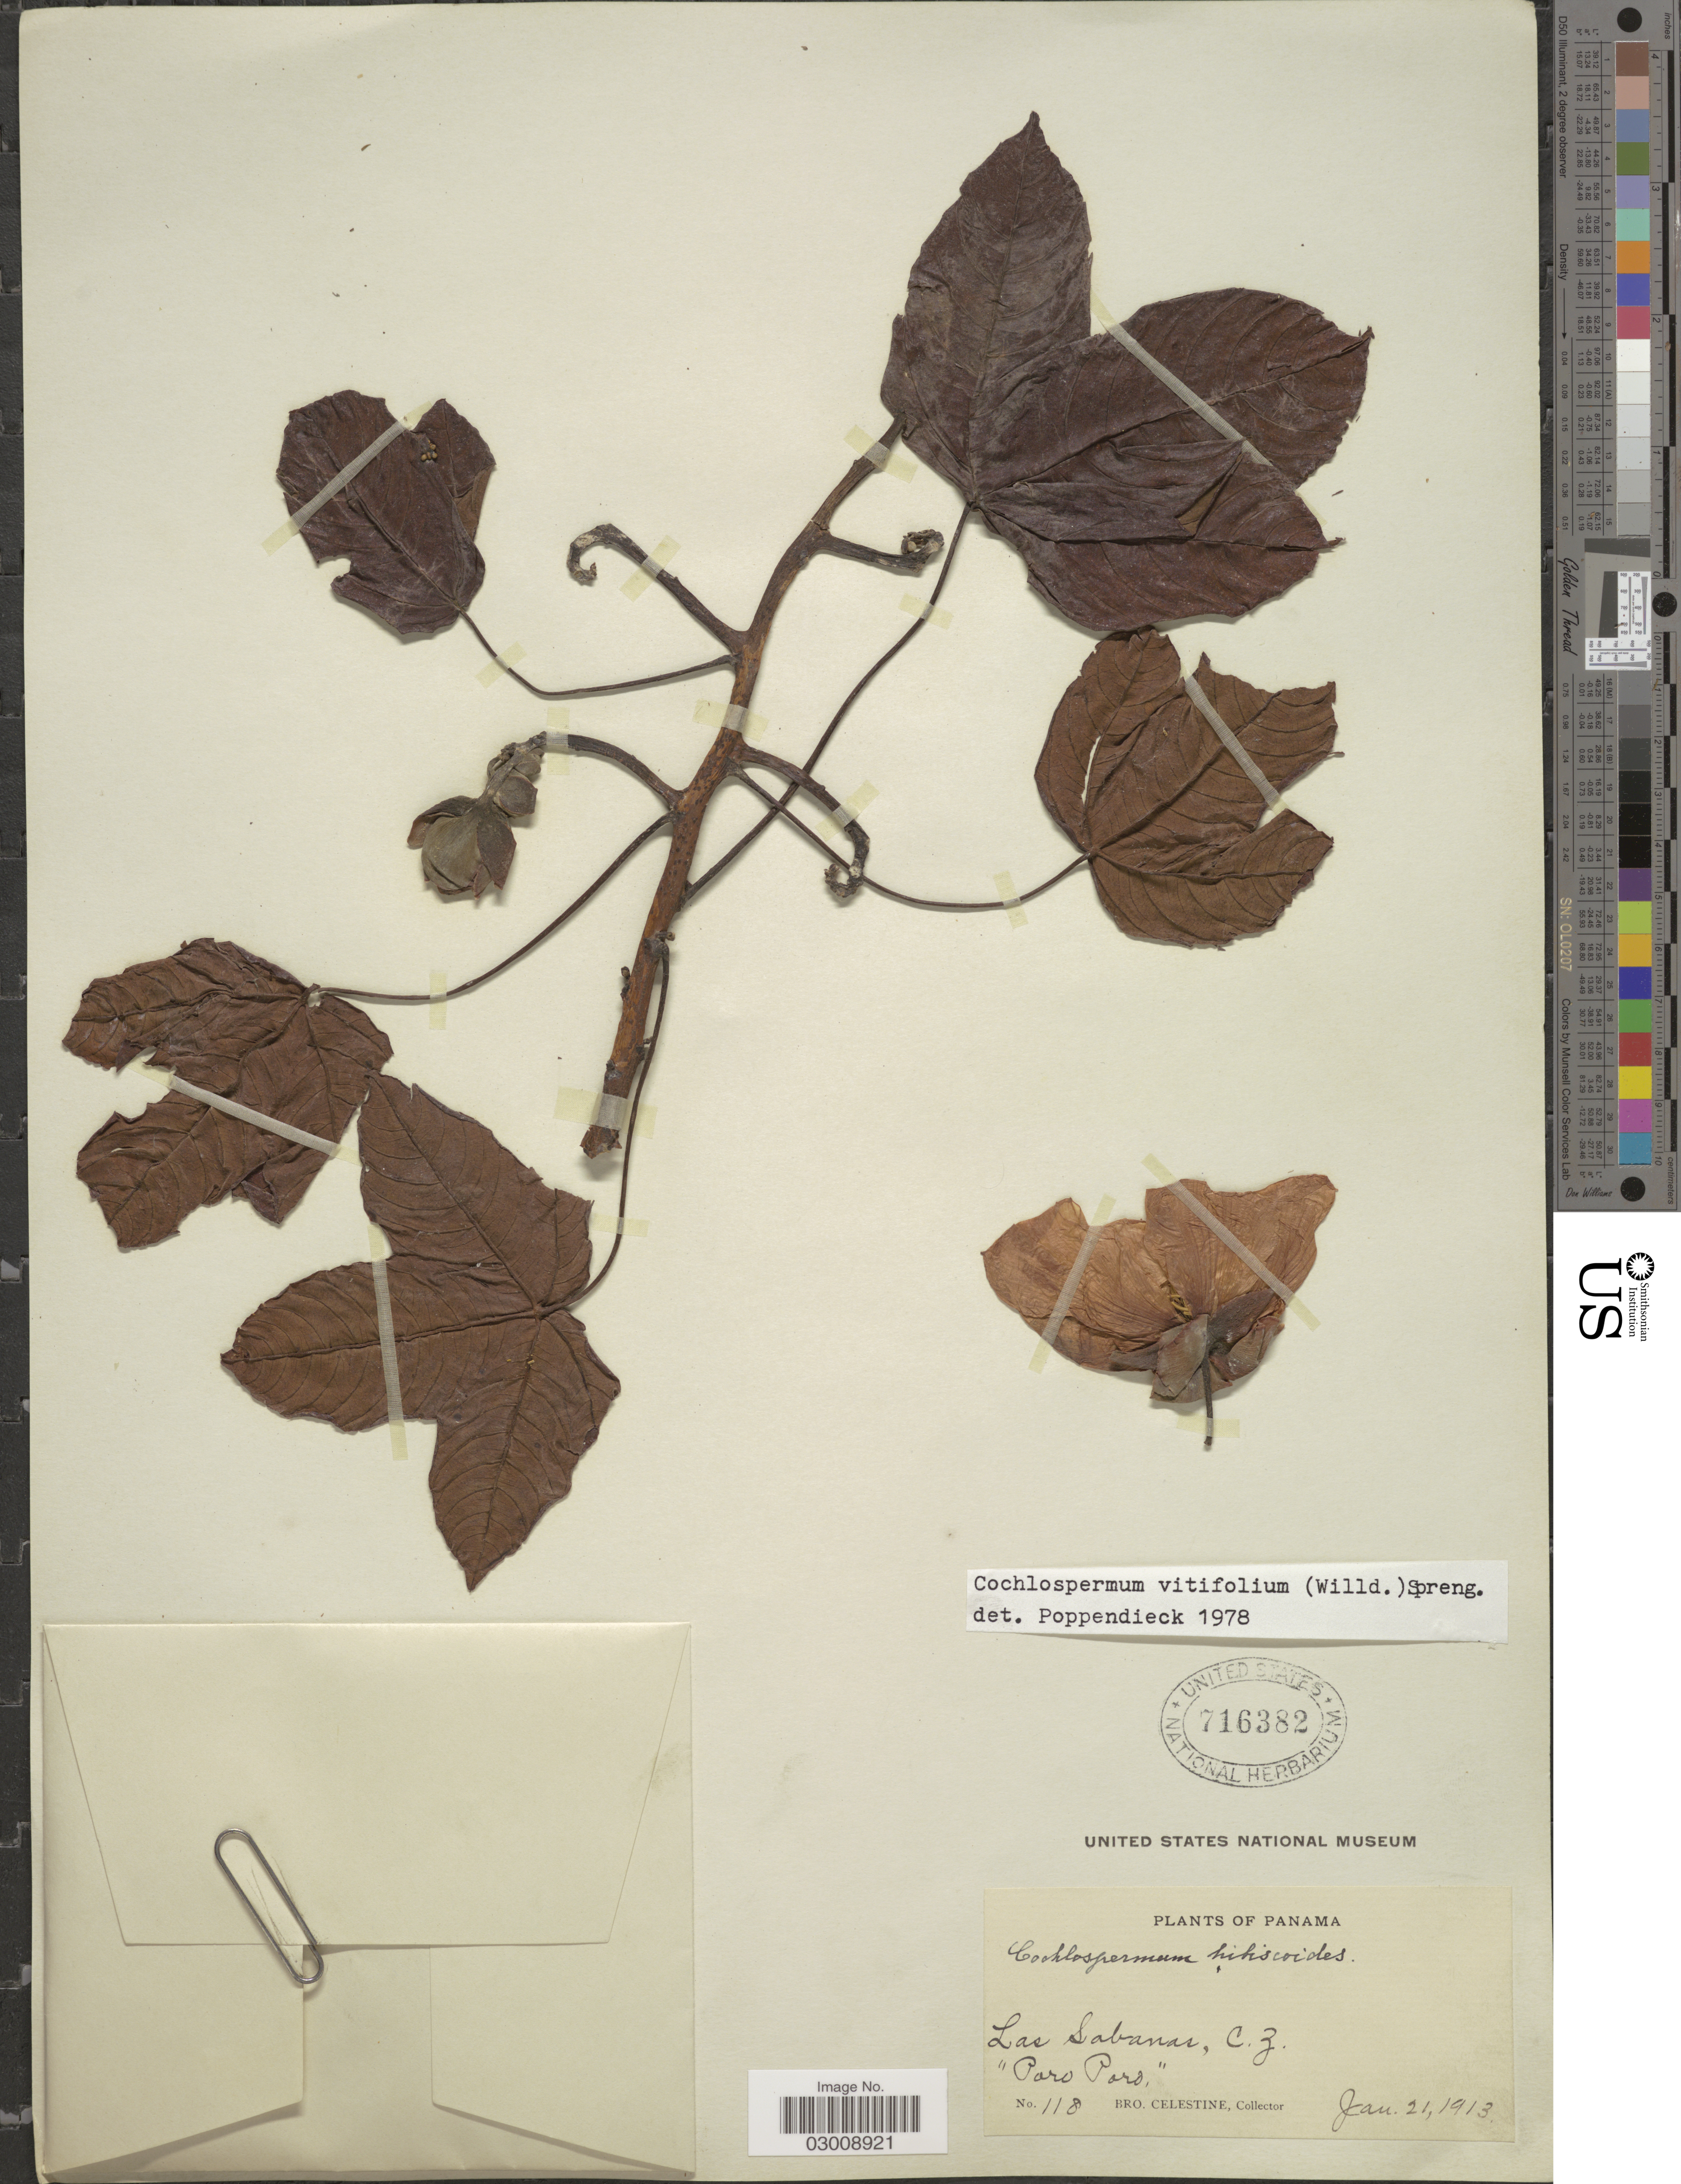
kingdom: Plantae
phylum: Tracheophyta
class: Magnoliopsida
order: Malvales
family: Cochlospermaceae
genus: Cochlospermum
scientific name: Cochlospermum vitifolium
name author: (Willd.) Spreng.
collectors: B. Celestine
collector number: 118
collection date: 1913-01-21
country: Panama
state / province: Colón / Panamá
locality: Las Sabanas, C. Z. "Paro Paro".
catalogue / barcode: US 716382